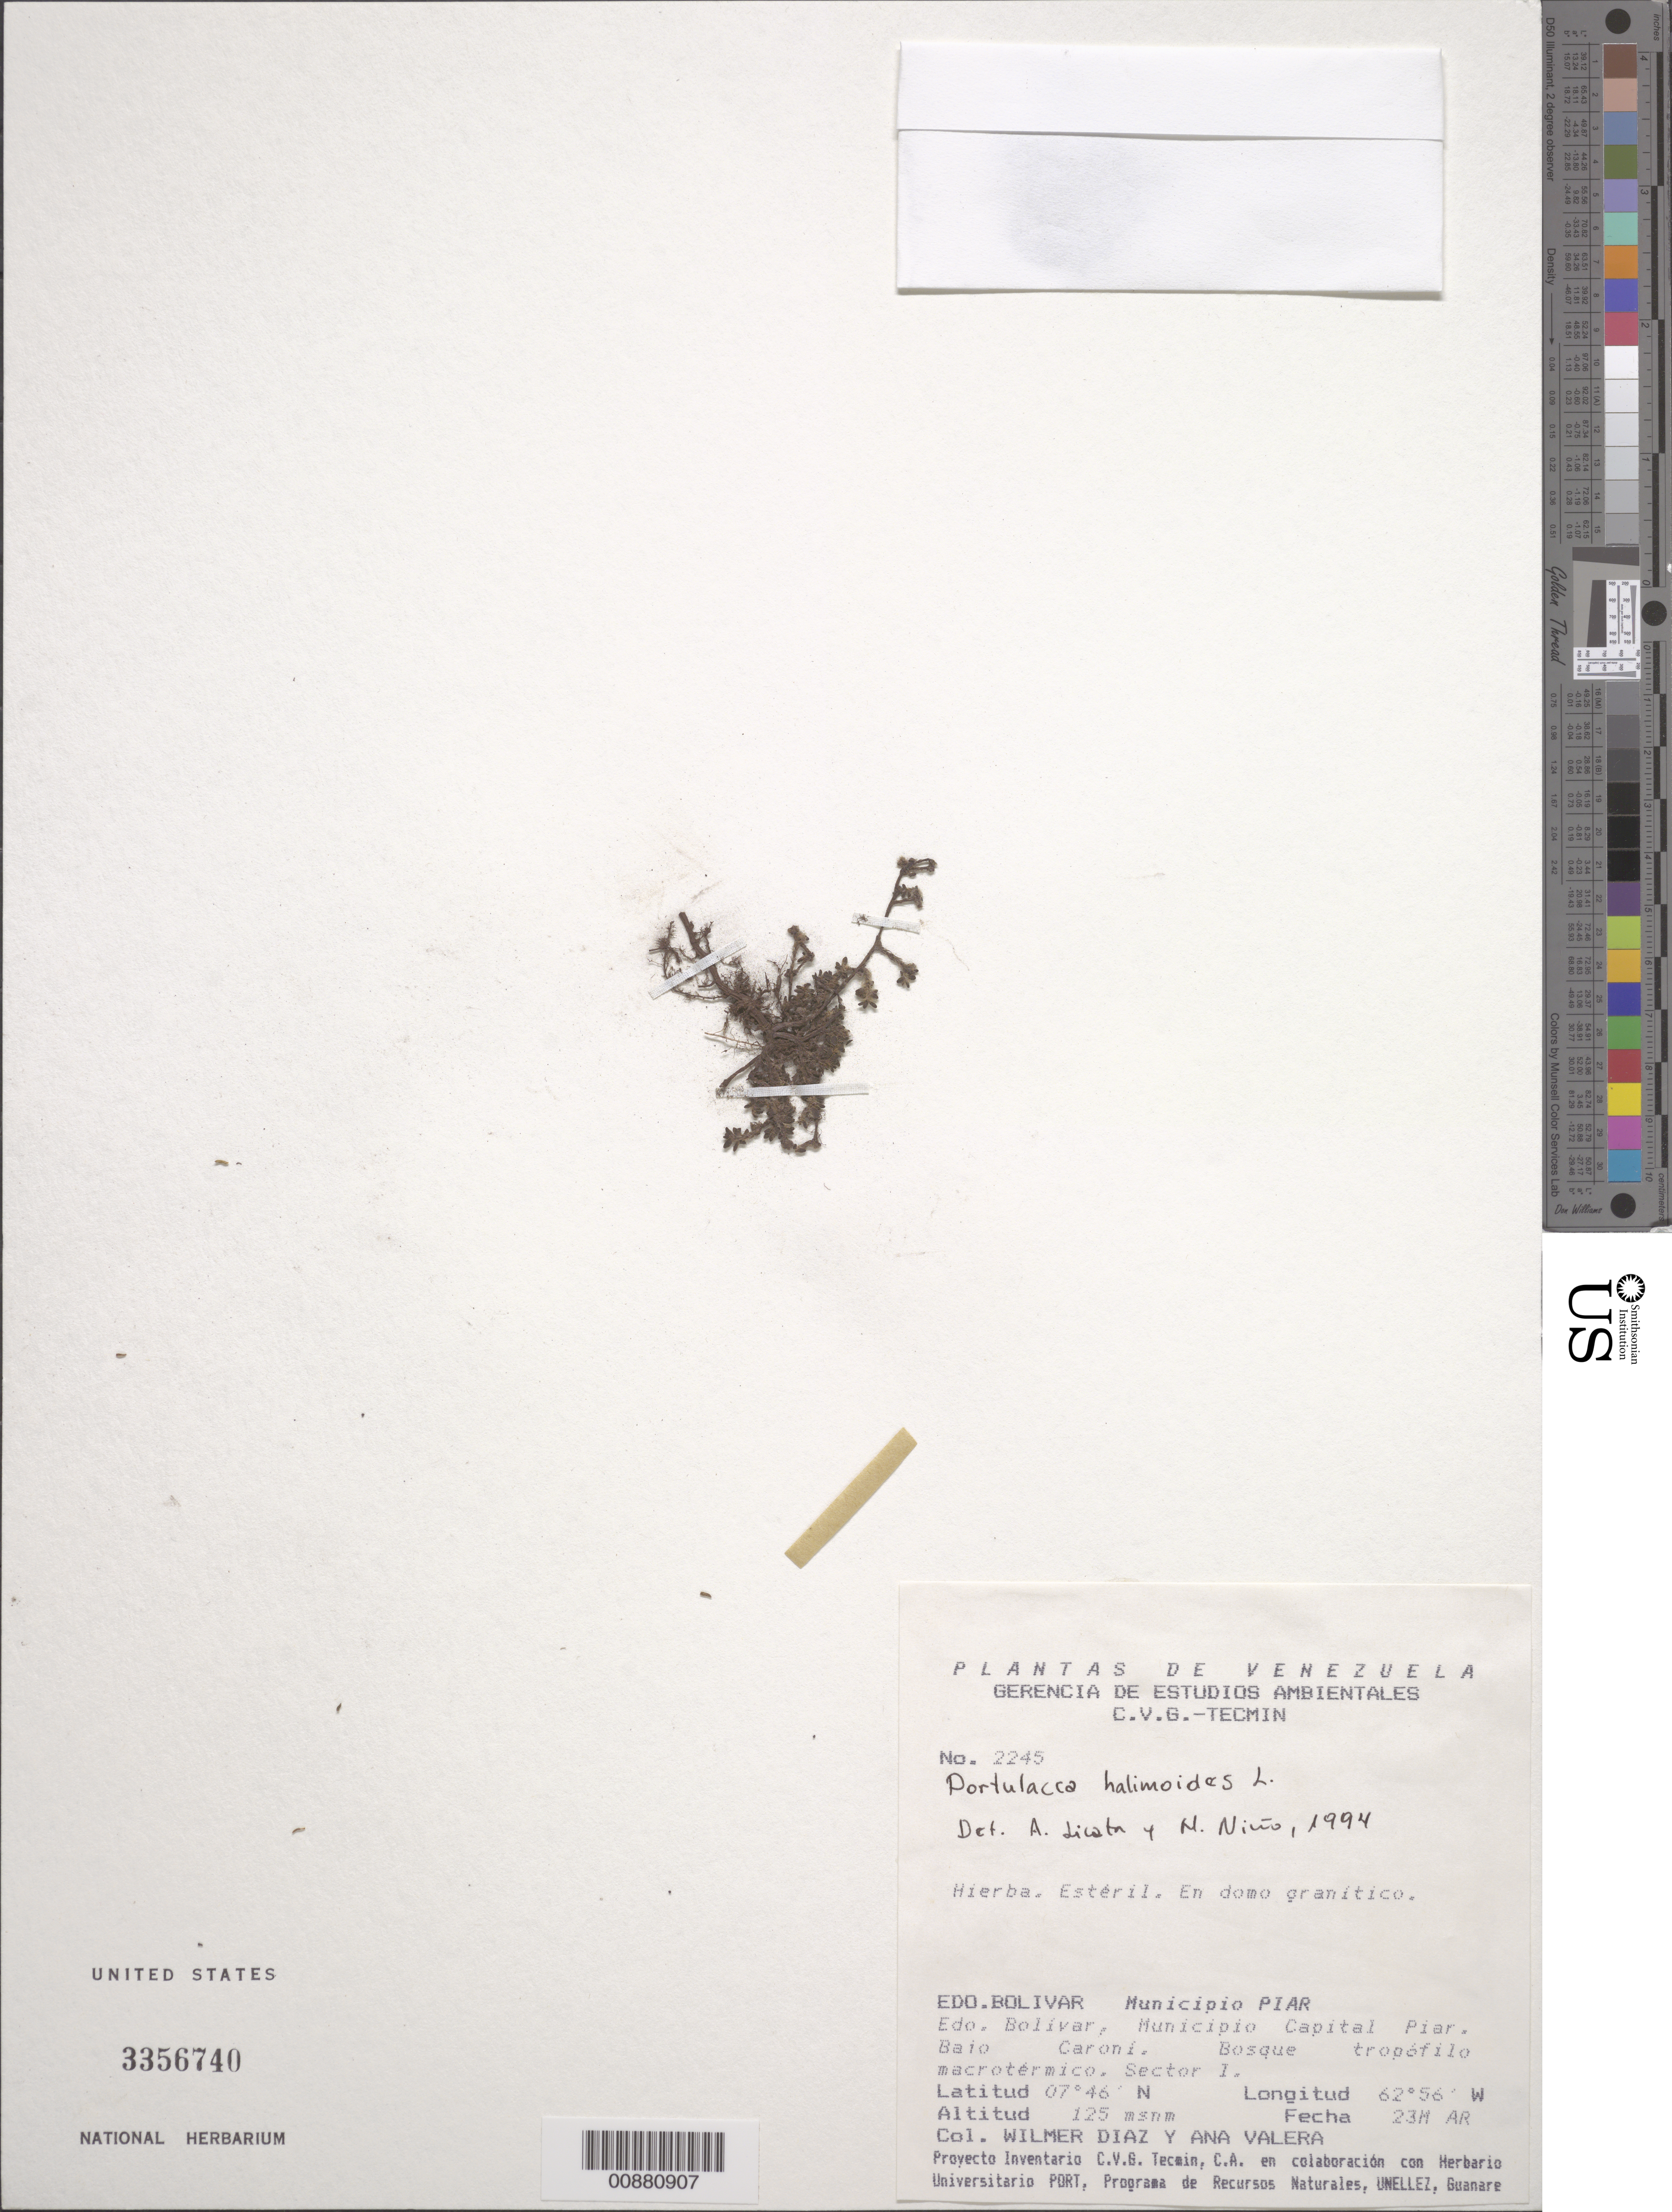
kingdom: Plantae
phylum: Tracheophyta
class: Magnoliopsida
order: Caryophyllales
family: Portulacaceae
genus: Portulaca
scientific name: Portulaca halimoides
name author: L.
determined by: Licata, A.; Niño, S. M.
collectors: W. Díaz P. & A. Valera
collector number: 2245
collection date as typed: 23-Mar-94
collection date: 1994-03-23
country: Venezuela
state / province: Bolívar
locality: Mun. Piar, Mun. Capital Piar, Bajo Caroní, Sector I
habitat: Bosque tropófilo macrotérmico; en domo granitico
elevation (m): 125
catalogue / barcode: US 3356740